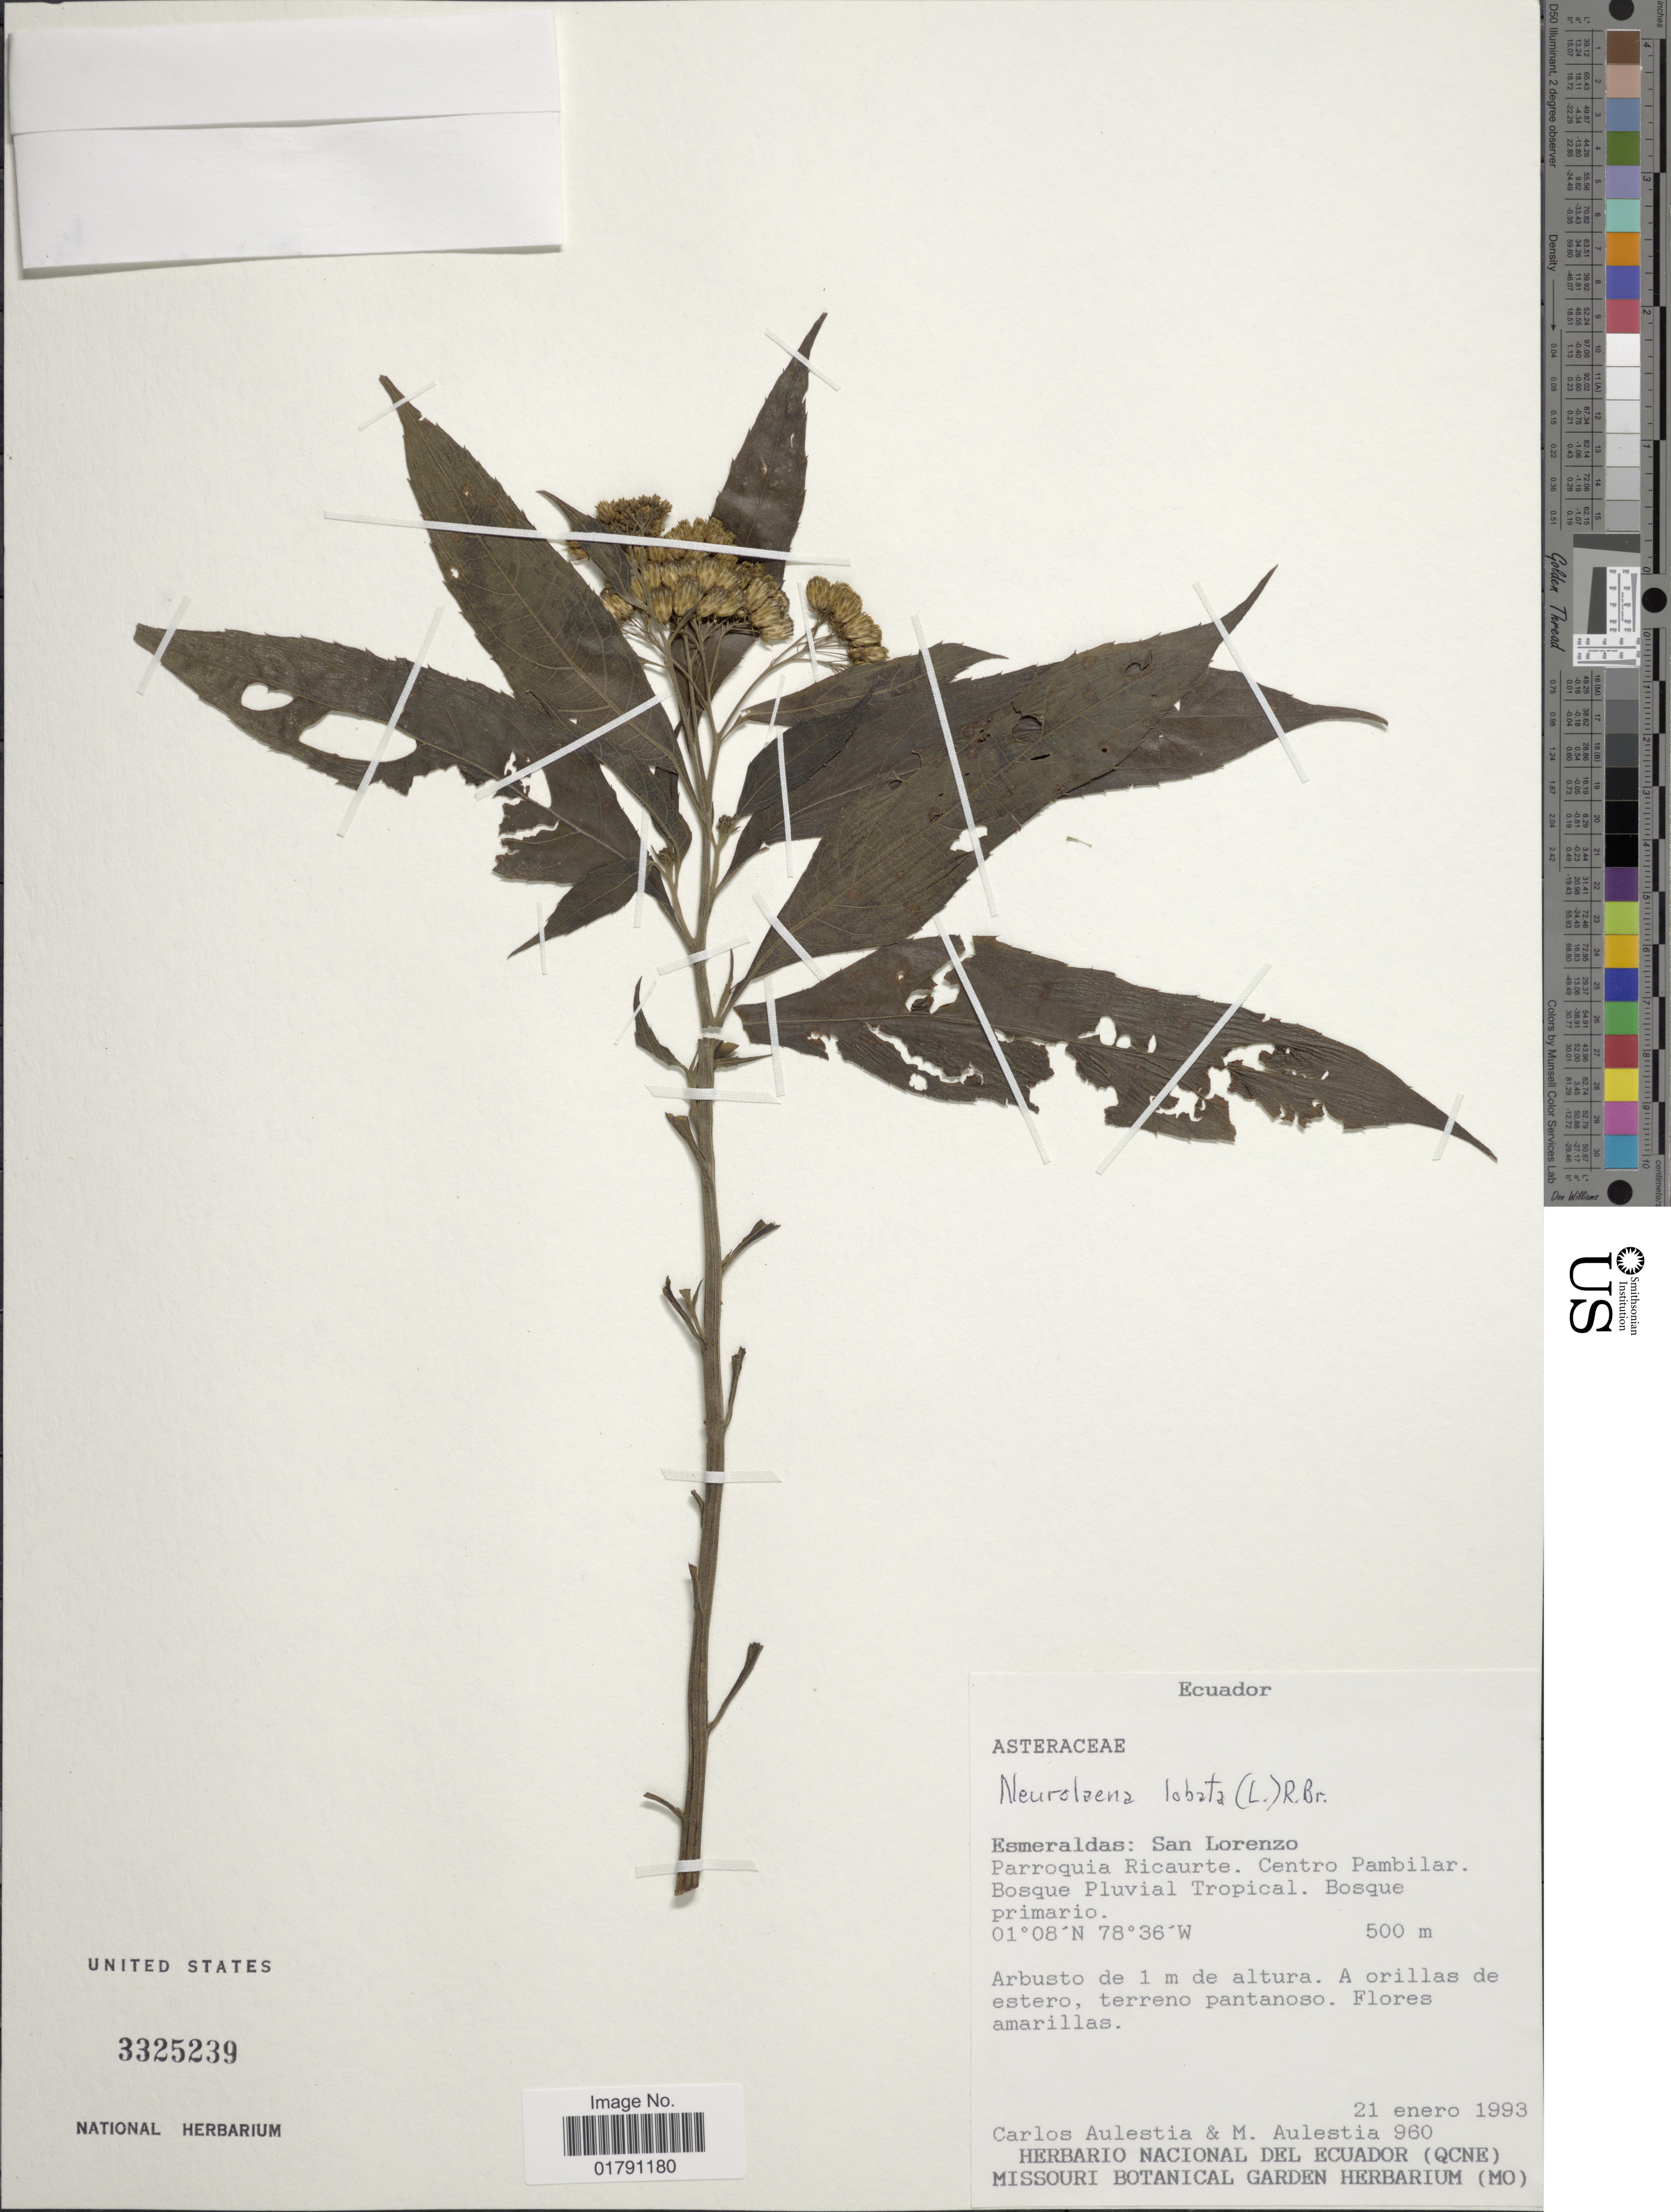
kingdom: Plantae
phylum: Tracheophyta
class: Magnoliopsida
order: Asterales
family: Asteraceae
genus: Neurolaena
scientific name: Neurolaena lobata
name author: (L.) R. Br. ex Cass.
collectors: C. Aulestia & M. Aulestia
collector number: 960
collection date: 1993-01-21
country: Ecuador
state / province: Esmeraldas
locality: San Lorenzo, Parroquia Ricaurte, Centro Pambilar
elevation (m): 500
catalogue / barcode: US 3325239